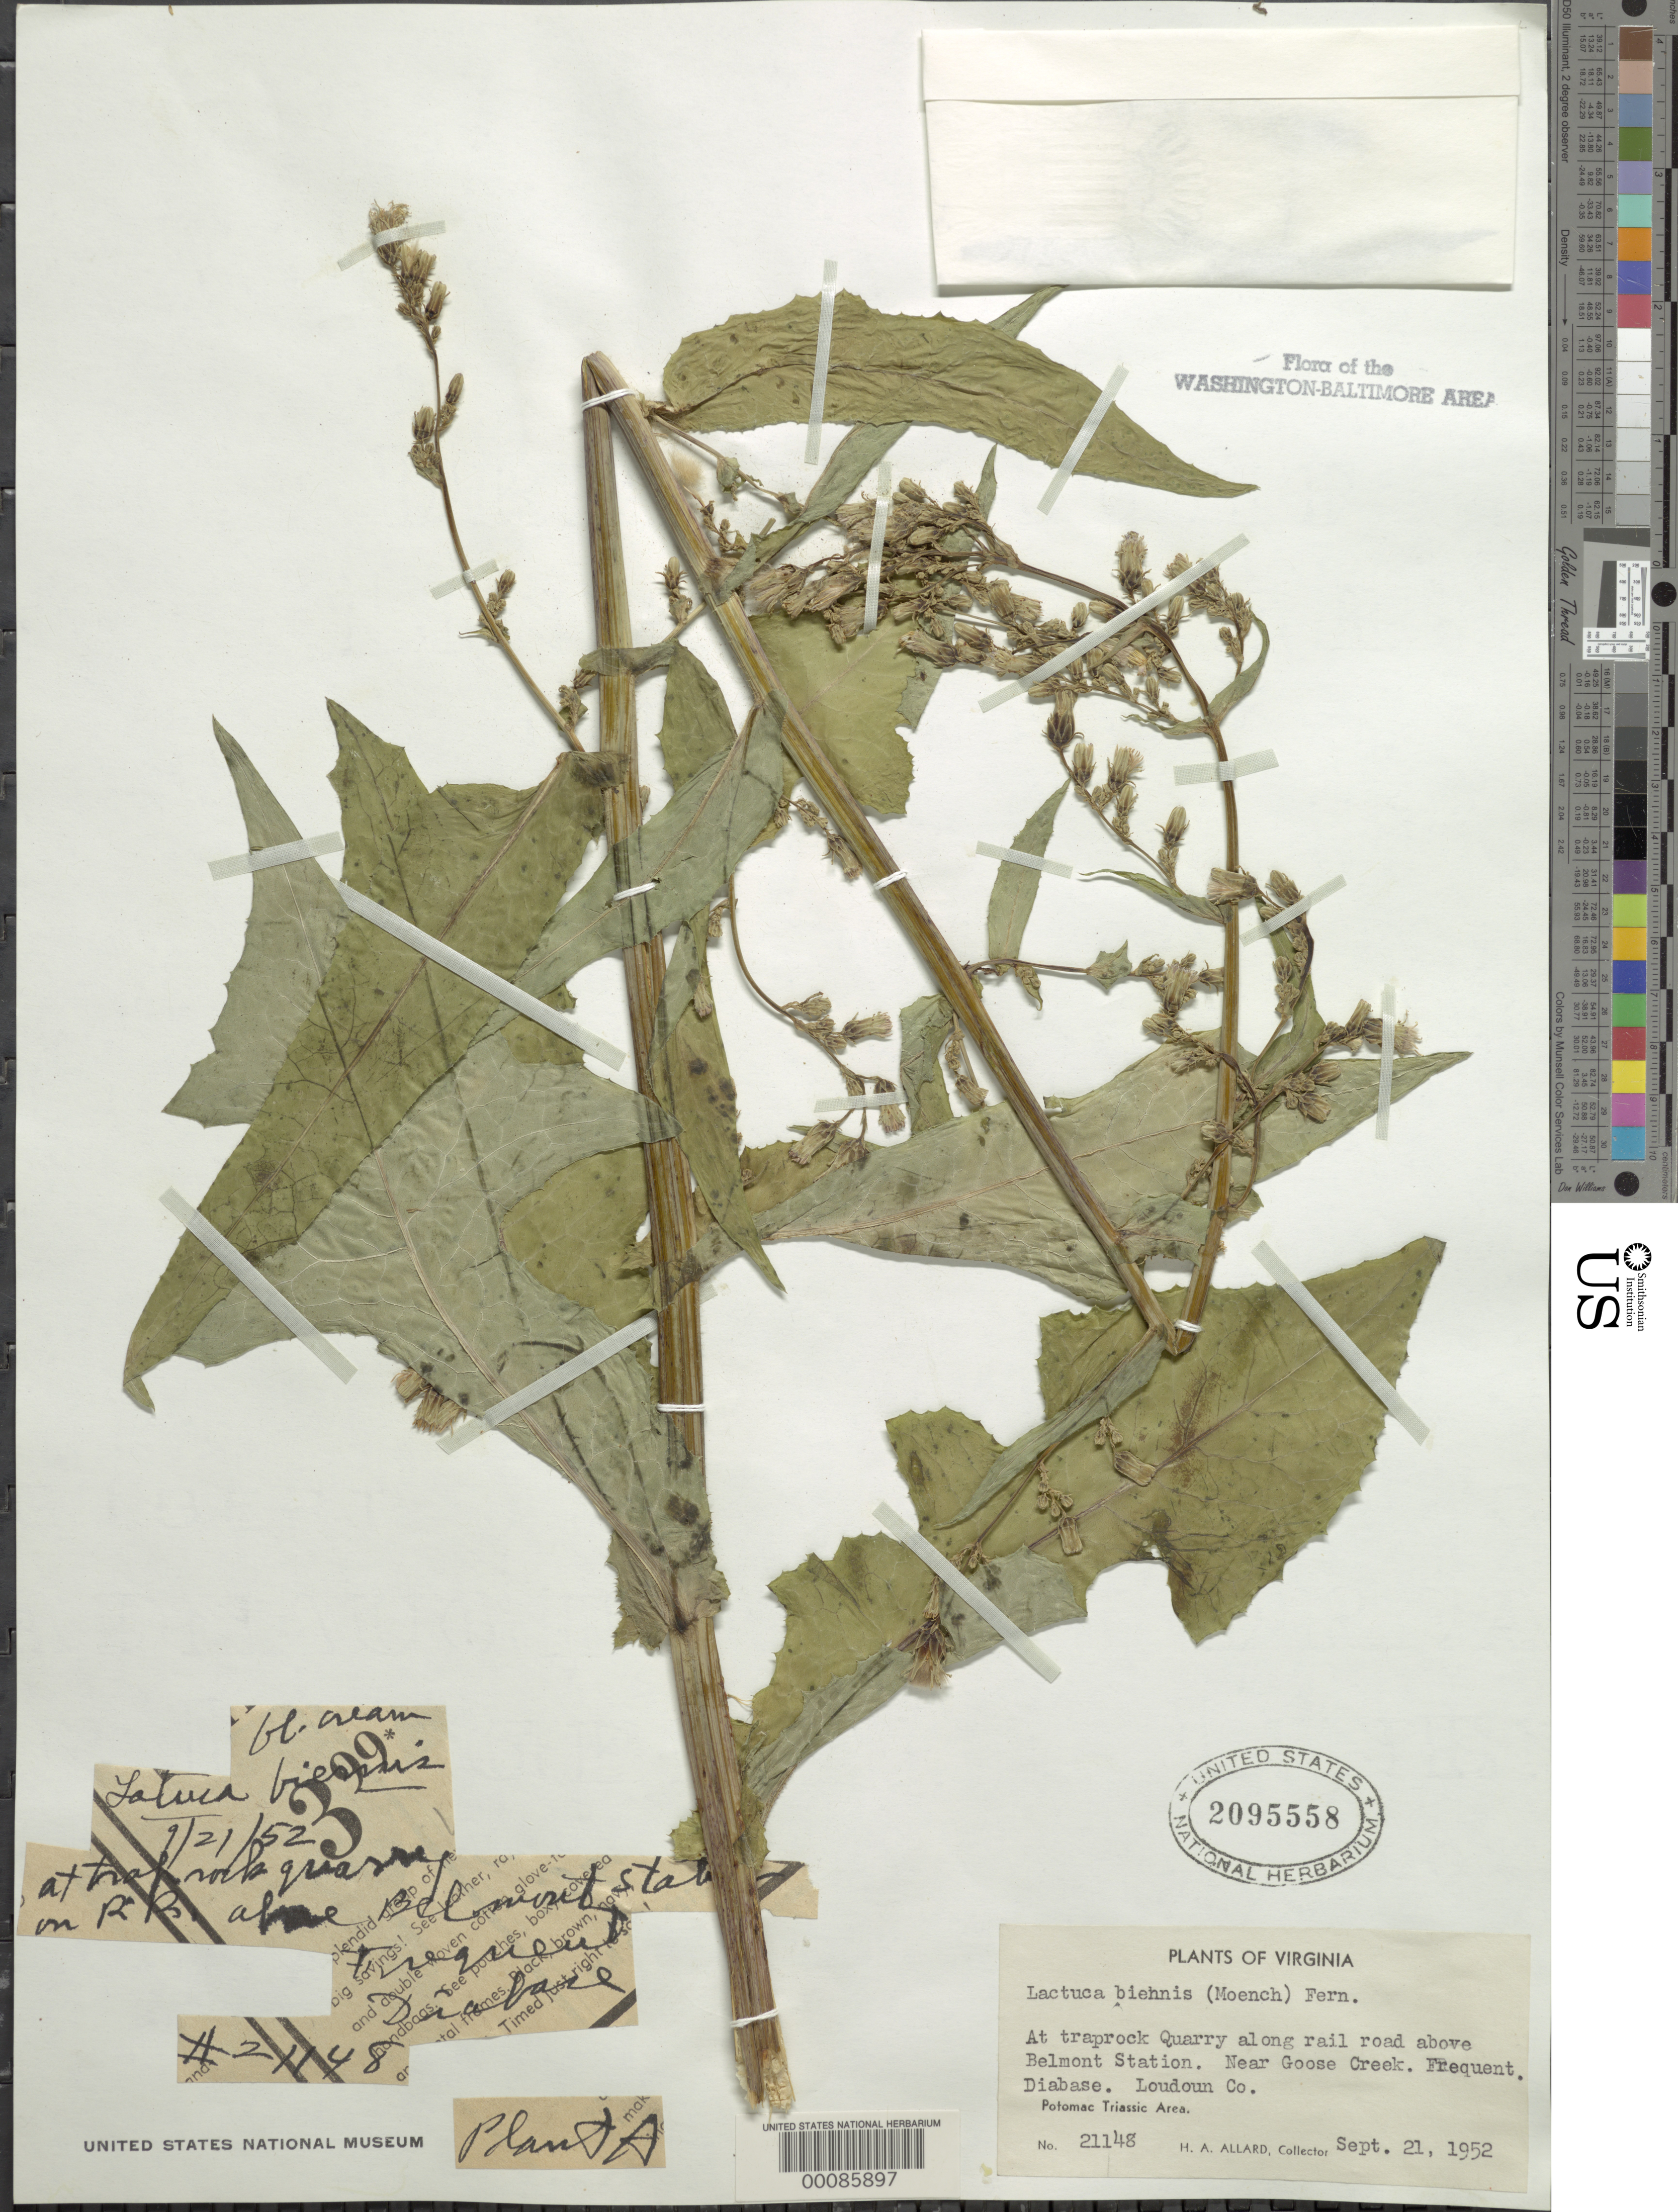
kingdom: Plantae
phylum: Tracheophyta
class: Magnoliopsida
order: Asterales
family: Asteraceae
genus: Lactuca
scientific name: Lactuca biennis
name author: (Moench) Fernald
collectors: H. A. Allard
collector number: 21148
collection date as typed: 21 Sep 1952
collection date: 1952-09-21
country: United States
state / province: Virginia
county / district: Loudoun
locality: Traprock Quarry above Belmont Station near Goose Creek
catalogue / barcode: US 2095558